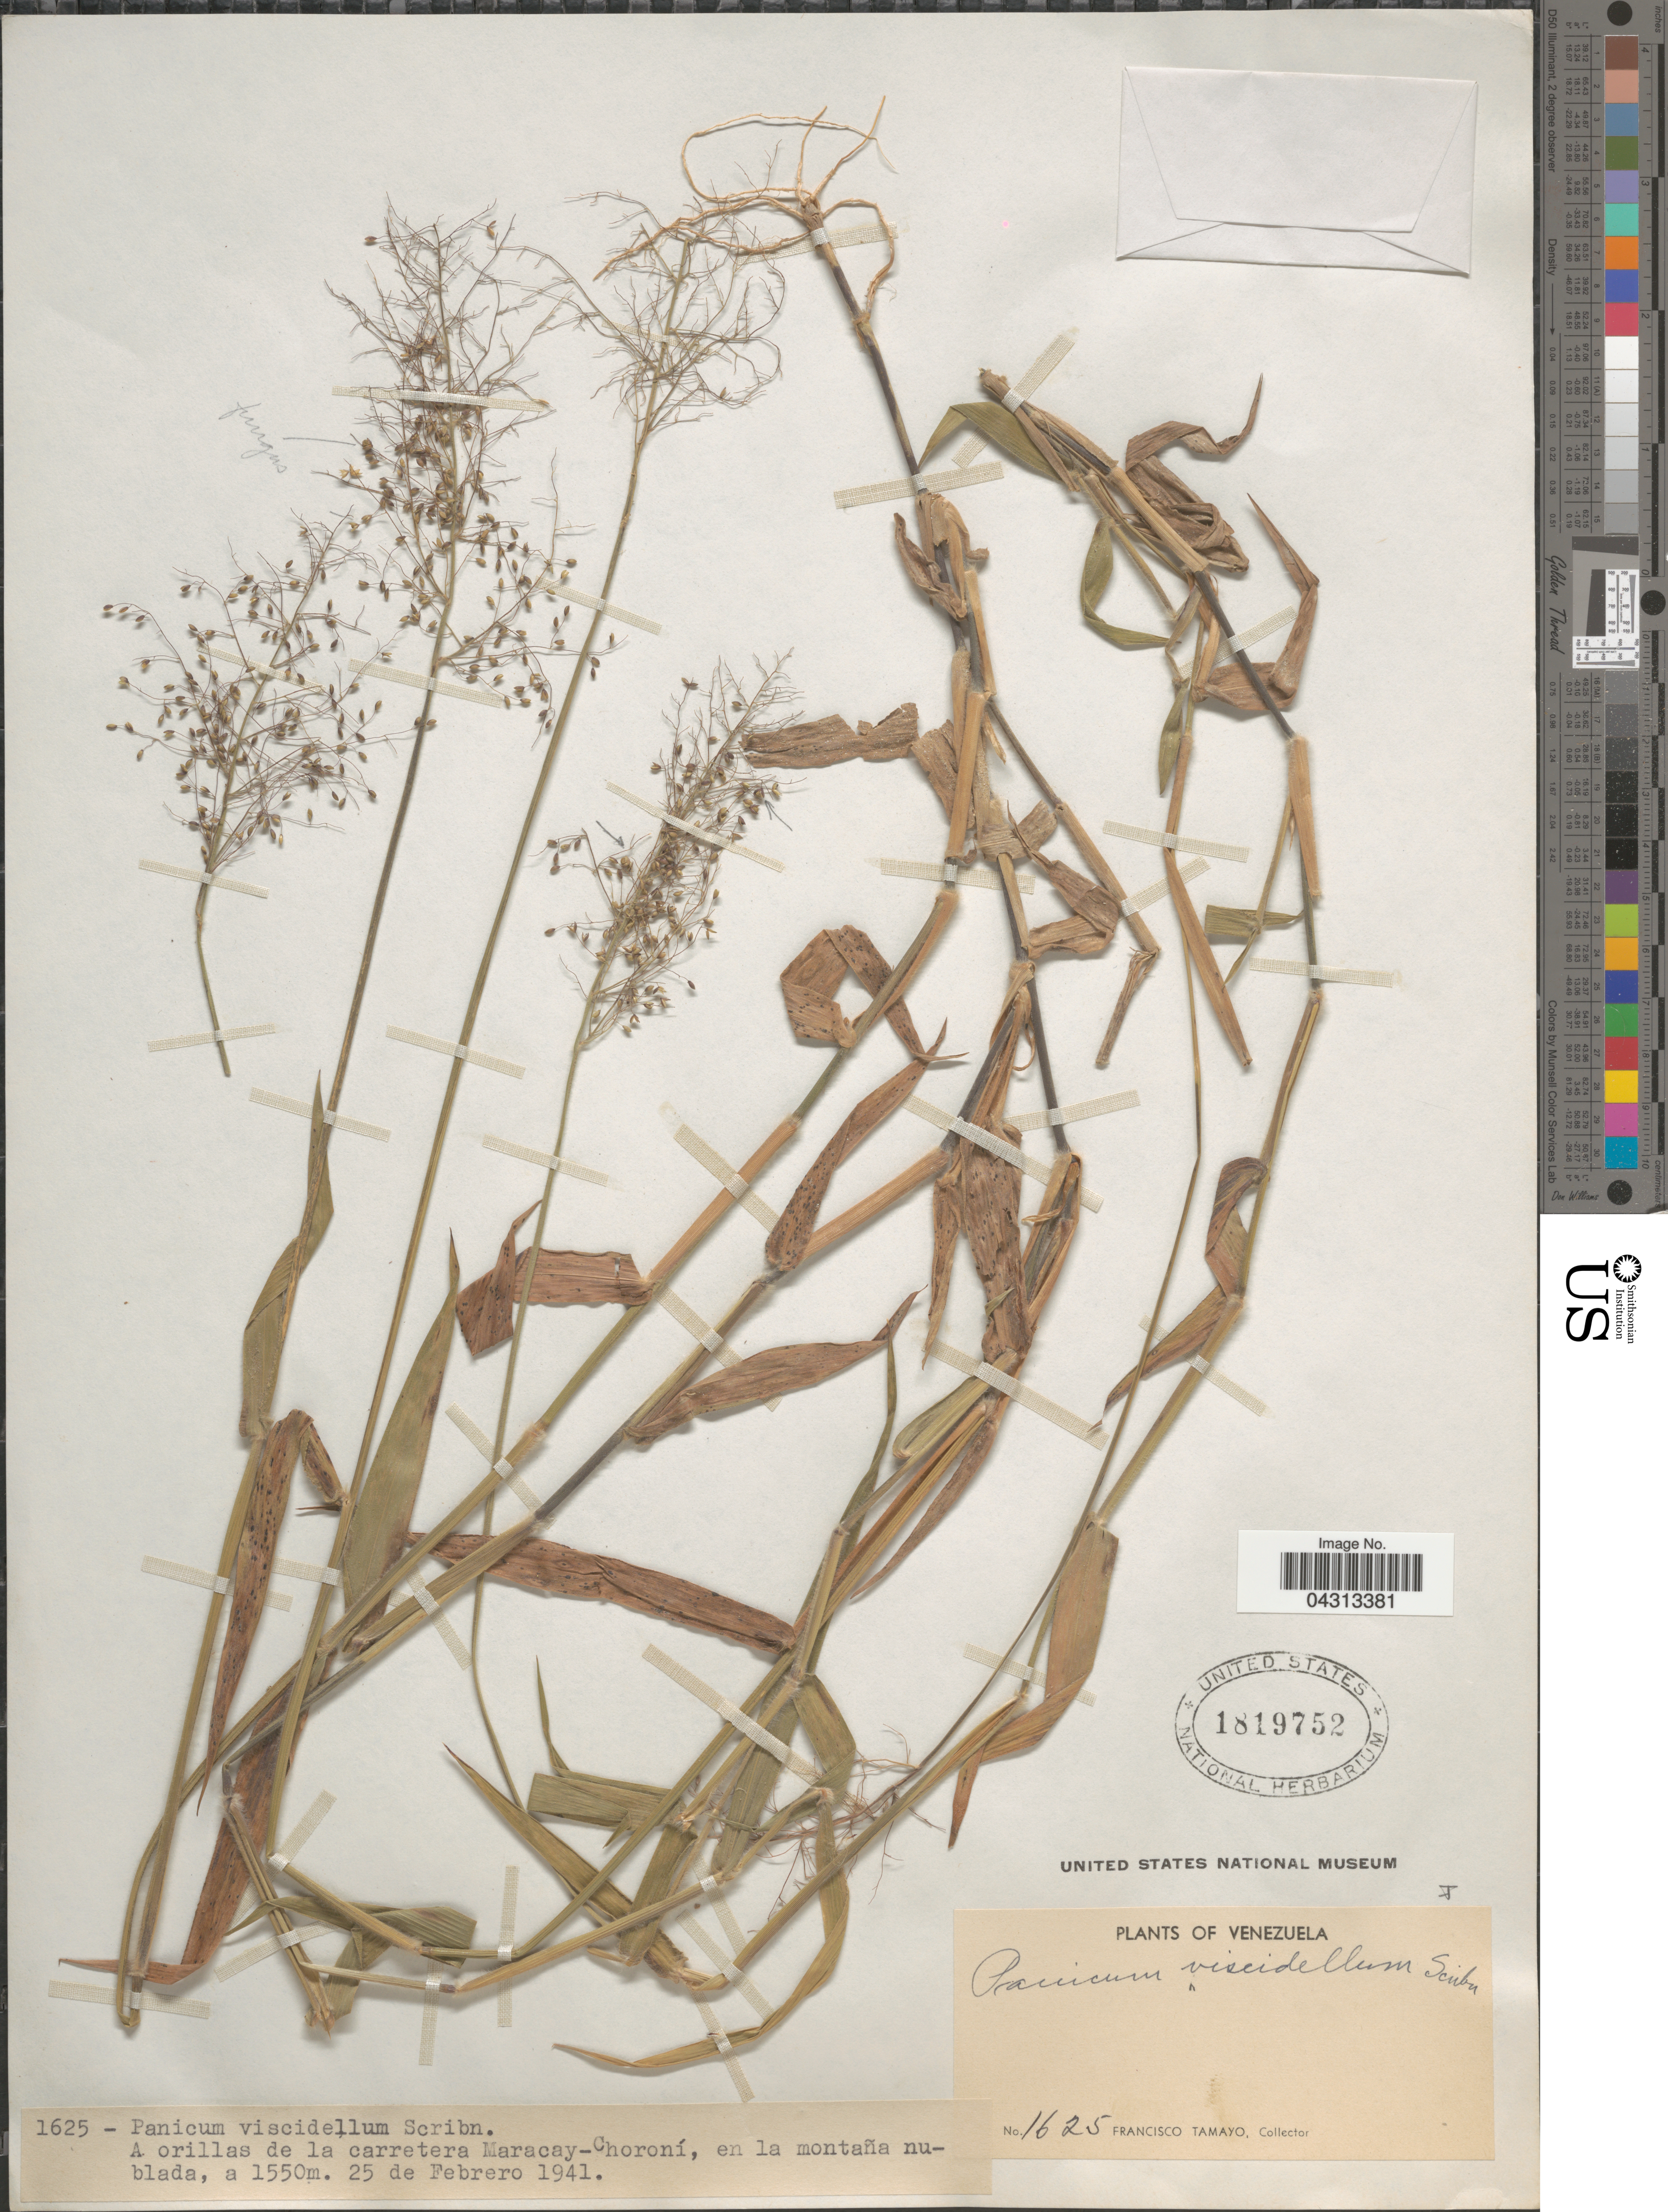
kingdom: Plantae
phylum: Tracheophyta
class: Liliopsida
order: Poales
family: Poaceae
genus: Dichanthelium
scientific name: Dichanthelium viscidellum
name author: (Scribn.) Gould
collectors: F. Tamayo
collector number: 1625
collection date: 1941-02-25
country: Venezuela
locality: A orillas de la carretera Maracay- Choroní, en la montaña nublada.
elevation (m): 1550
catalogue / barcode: US 1819752